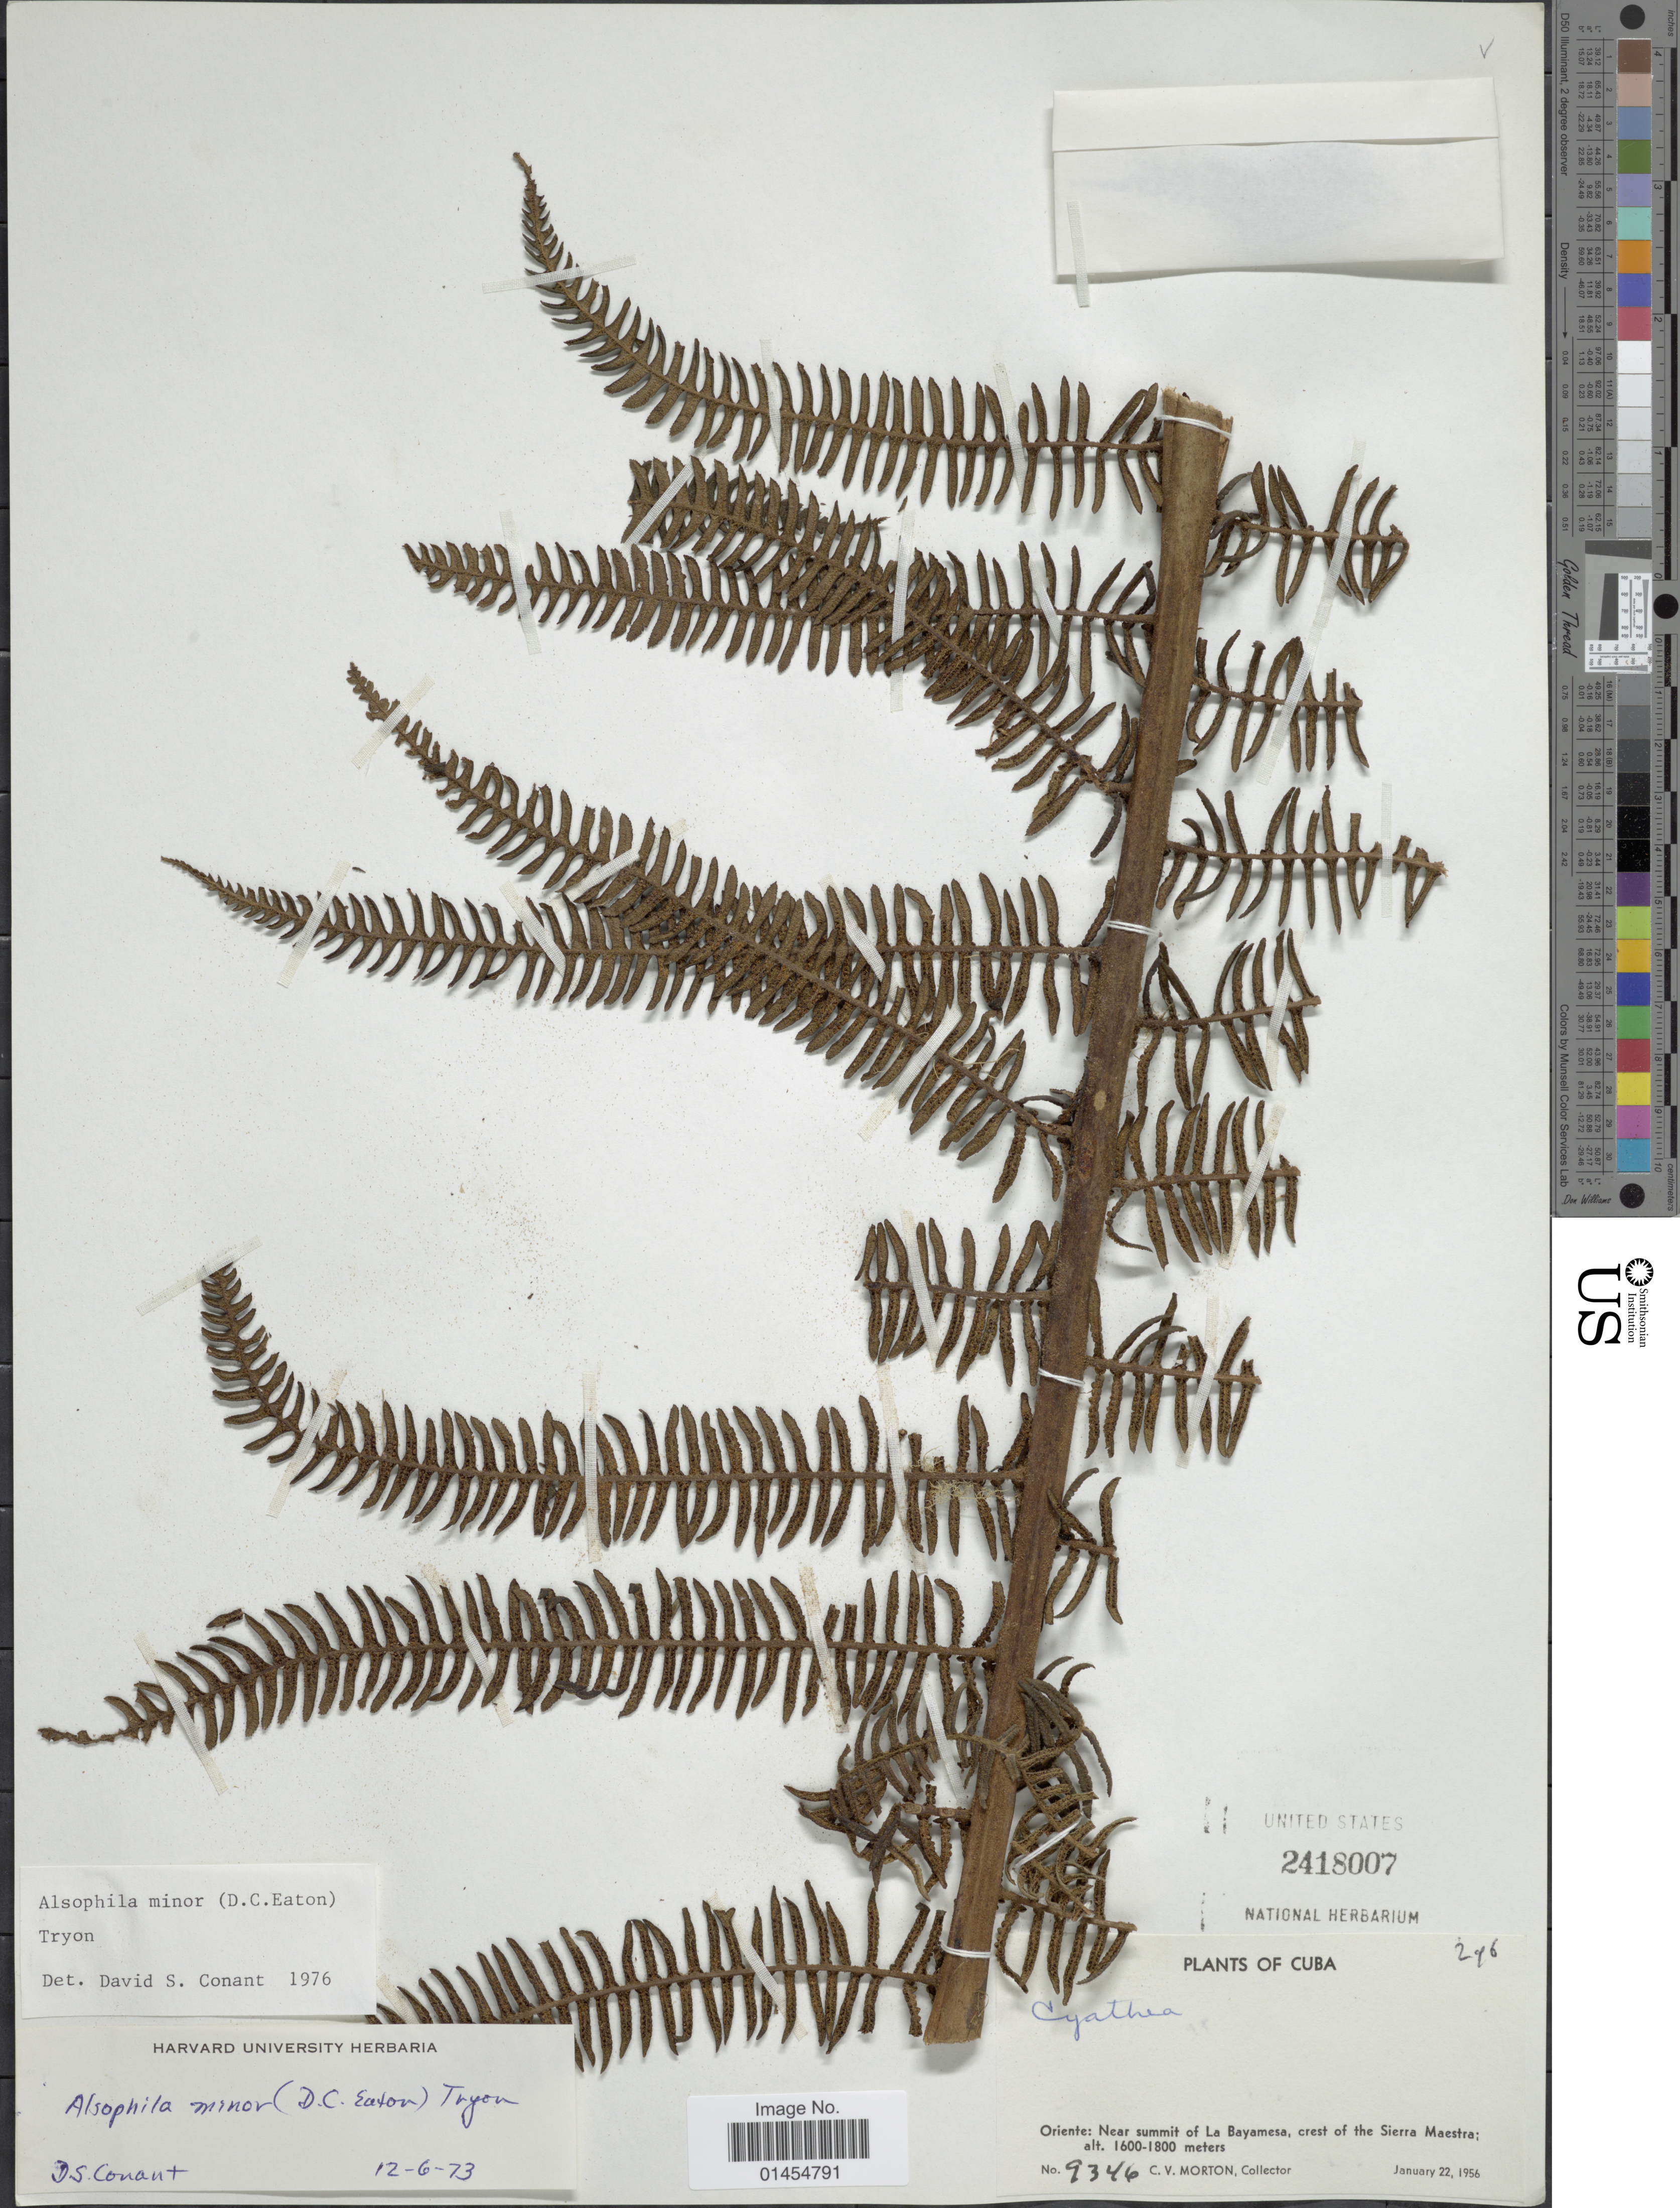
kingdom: Plantae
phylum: Tracheophyta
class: Polypodiopsida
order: Cyatheales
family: Cyatheaceae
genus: Alsophila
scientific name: Alsophila minor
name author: (D.C. Eaton) R.M. Tryon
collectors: C. V. Morton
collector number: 9346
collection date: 1956-01-22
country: Cuba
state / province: Oriente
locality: Near summit of La Bayamesa, crest of the Sierra Maestra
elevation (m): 1600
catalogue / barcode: US 2418007